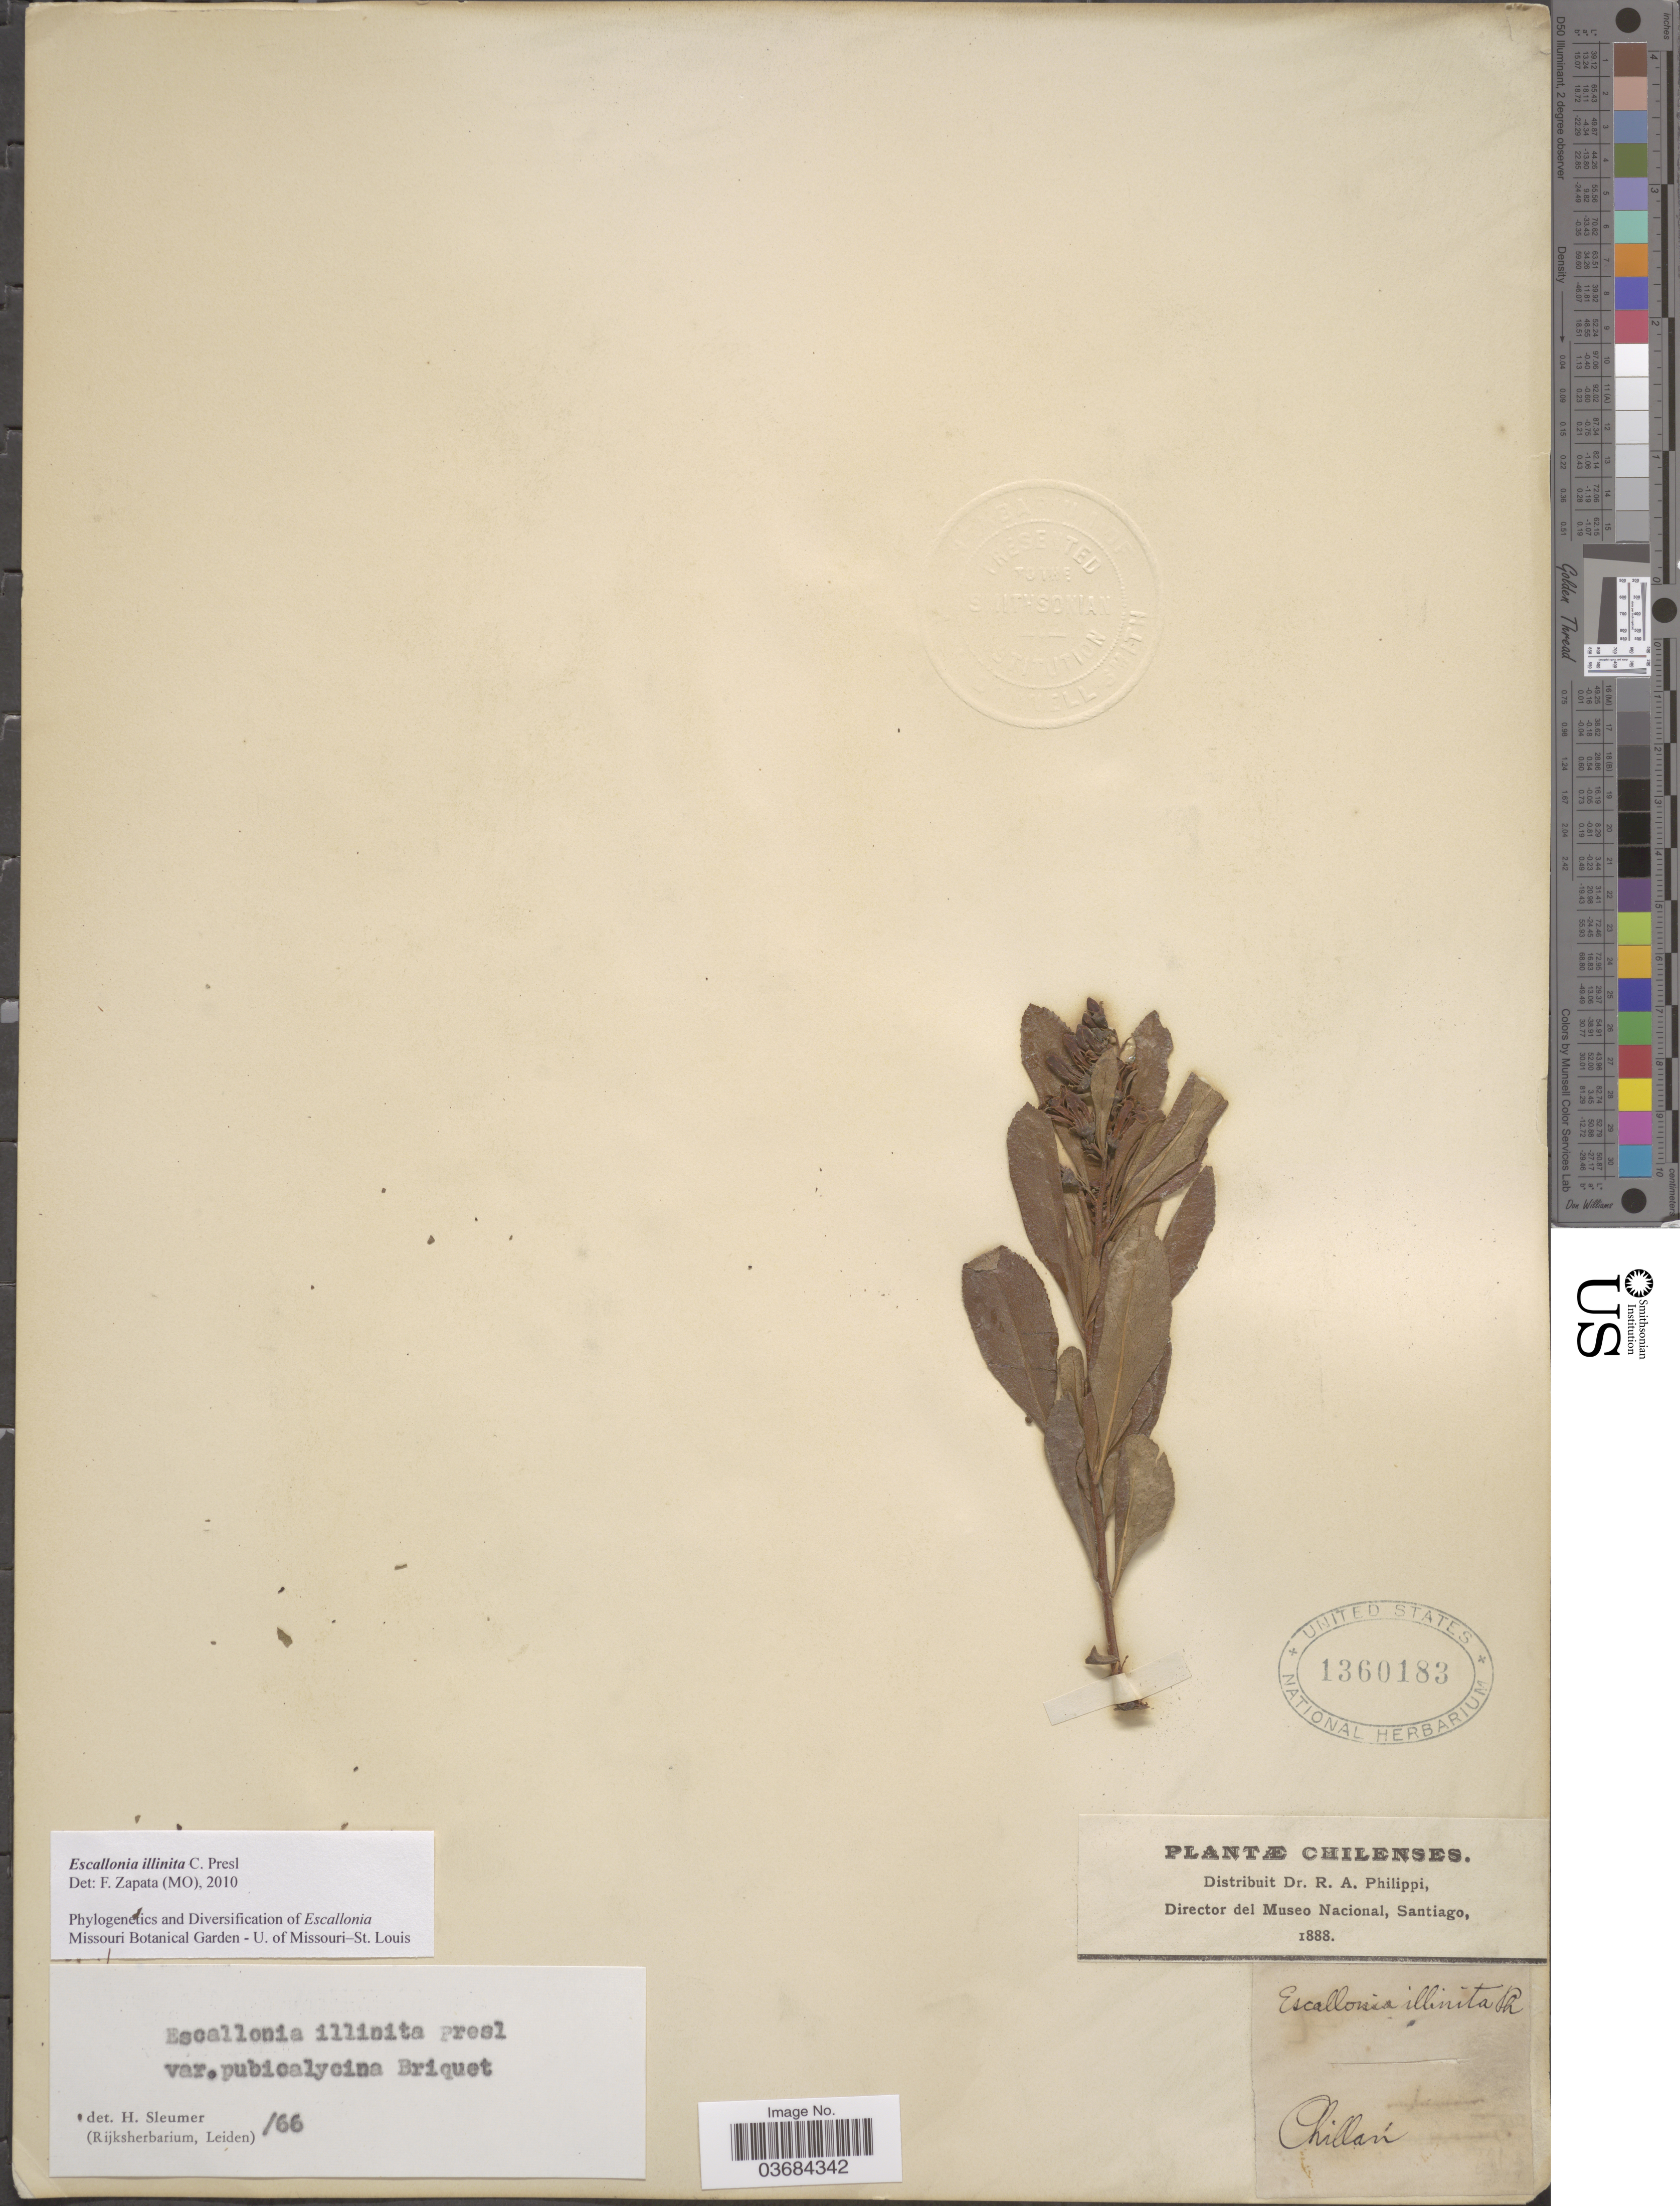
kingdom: Plantae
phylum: Tracheophyta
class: Magnoliopsida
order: Escalloniales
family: Escalloniaceae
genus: Escallonia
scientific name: Escallonia illinita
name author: C. Presl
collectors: ex. herb. R.A. Philippi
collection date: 1888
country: Chile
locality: Chillan.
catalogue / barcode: US 1360183